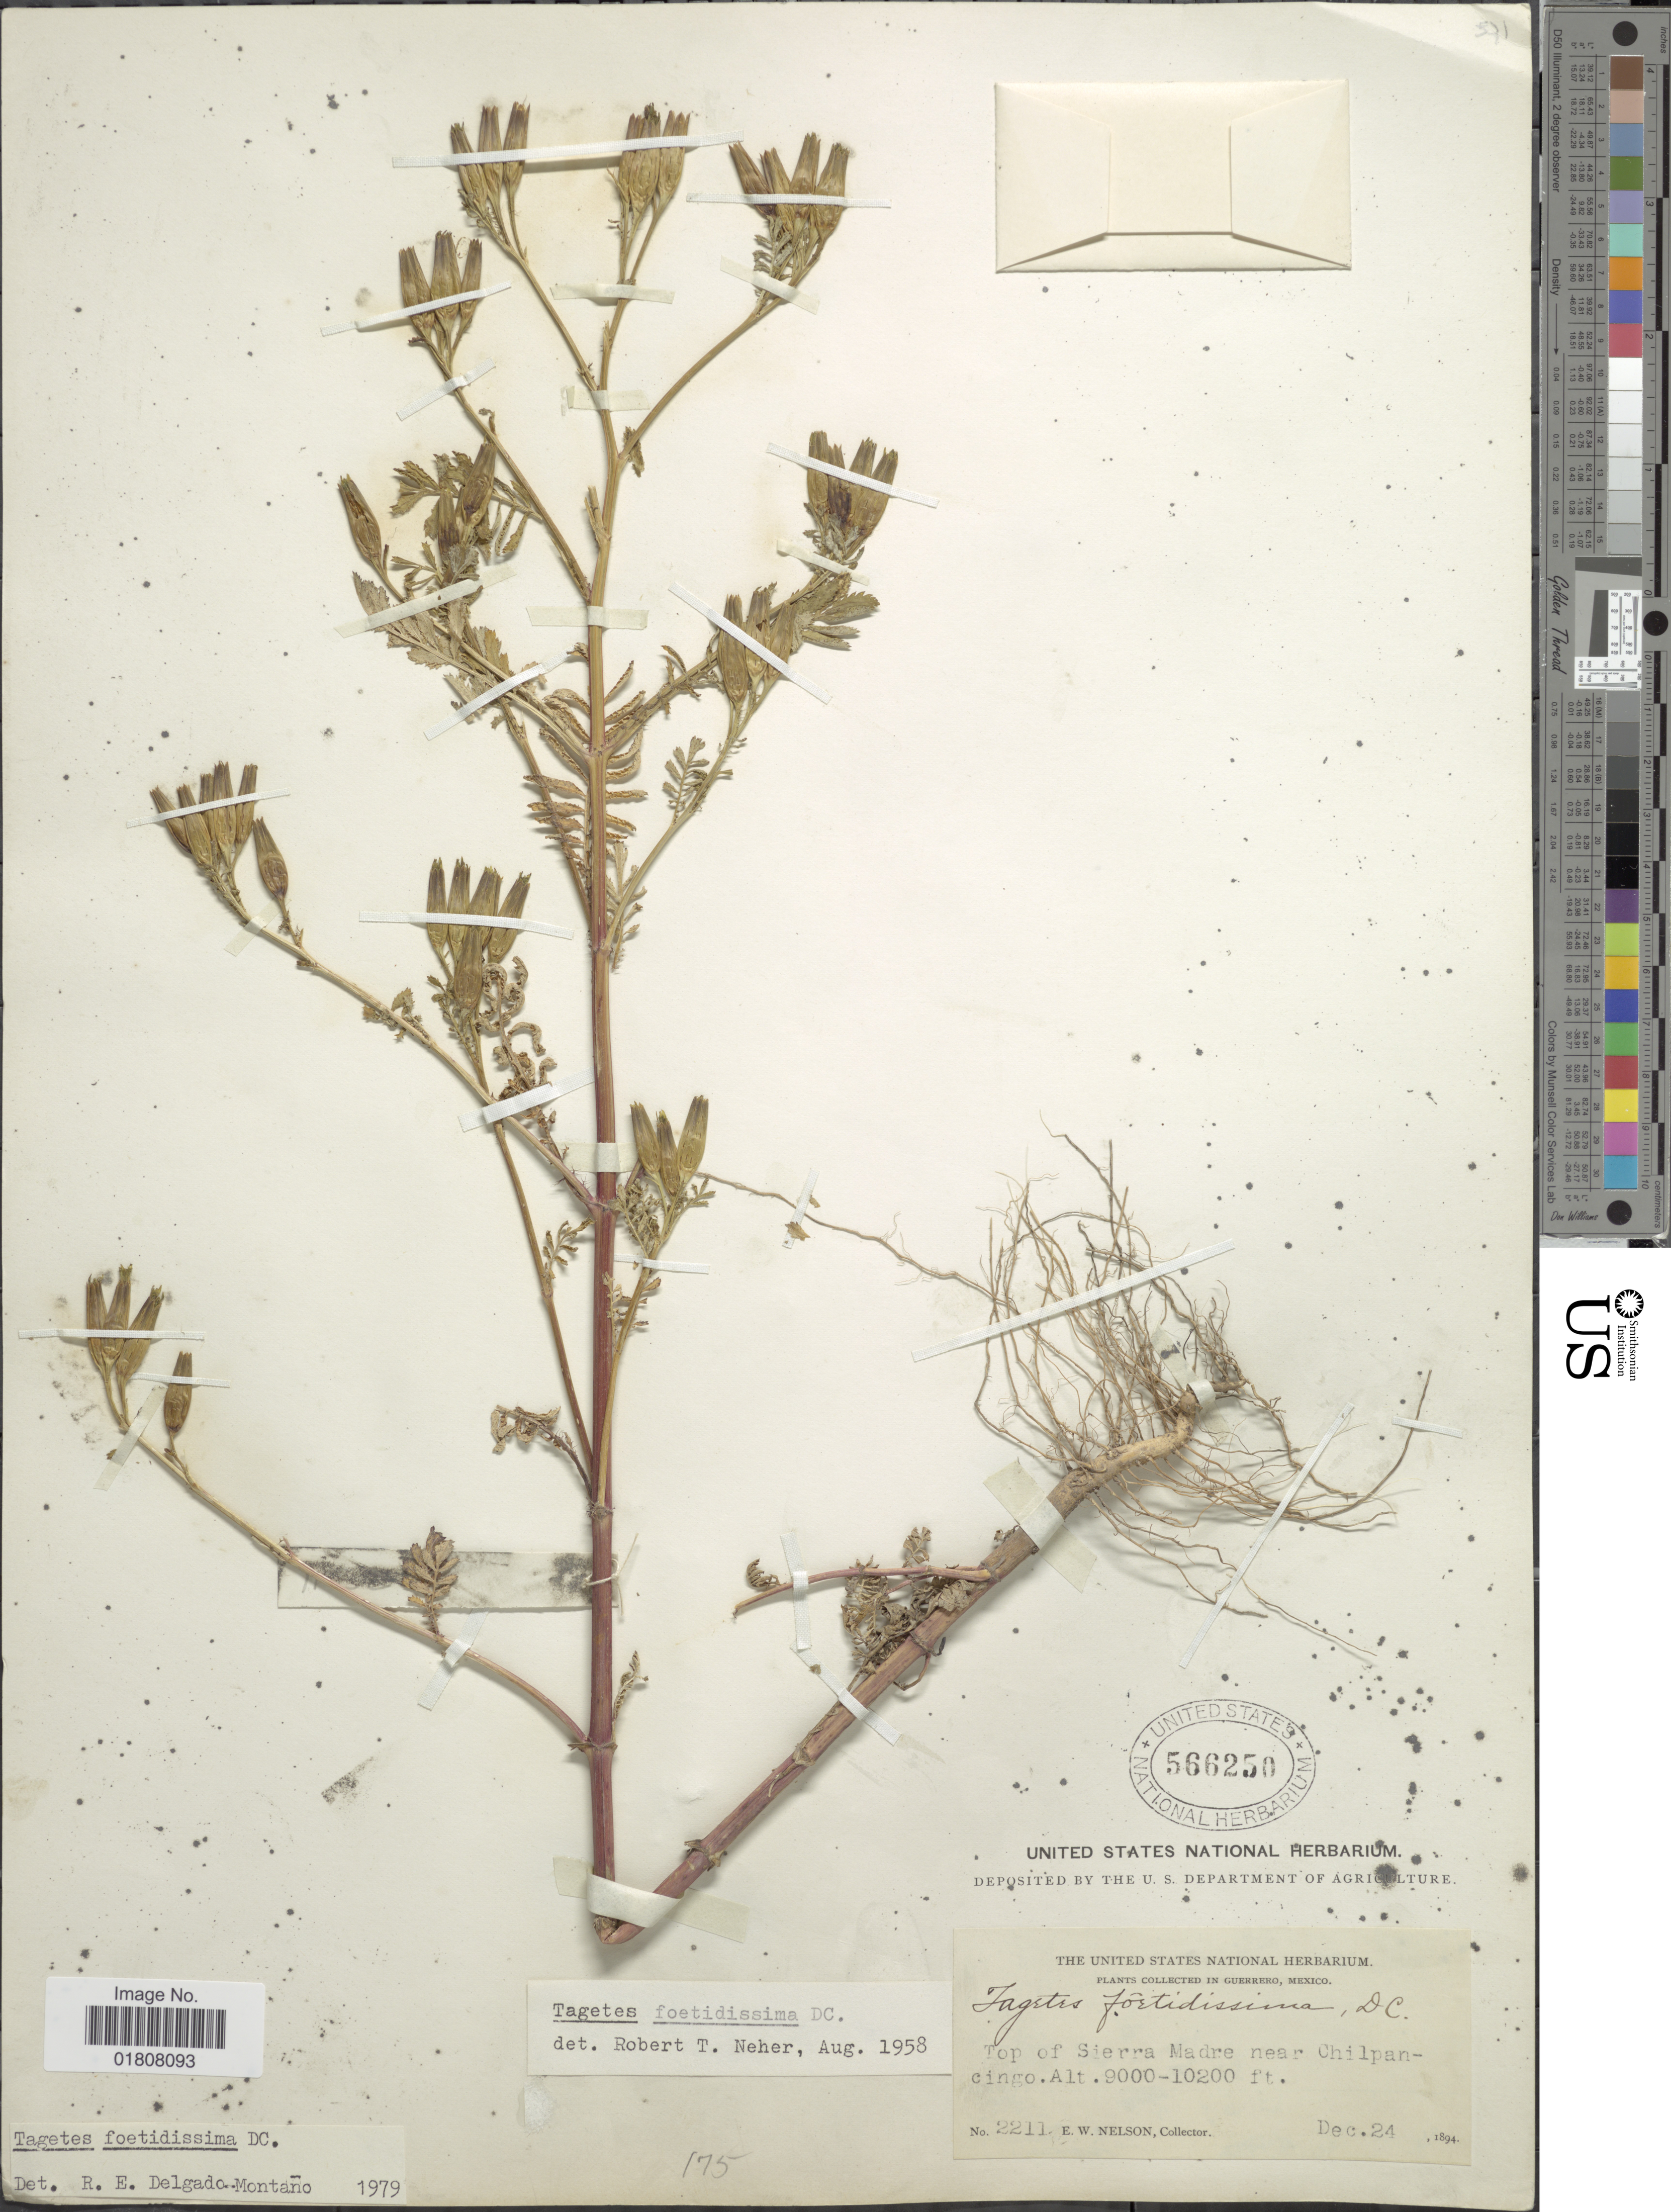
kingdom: Plantae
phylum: Tracheophyta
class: Magnoliopsida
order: Asterales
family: Asteraceae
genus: Tagetes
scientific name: Tagetes foetidissima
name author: DC.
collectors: E. W. Nelson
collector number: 2211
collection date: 1894-12-24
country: Mexico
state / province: Guerrero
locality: Top of Sierra Madre near Chilpancingo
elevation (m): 2743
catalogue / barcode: US 566250